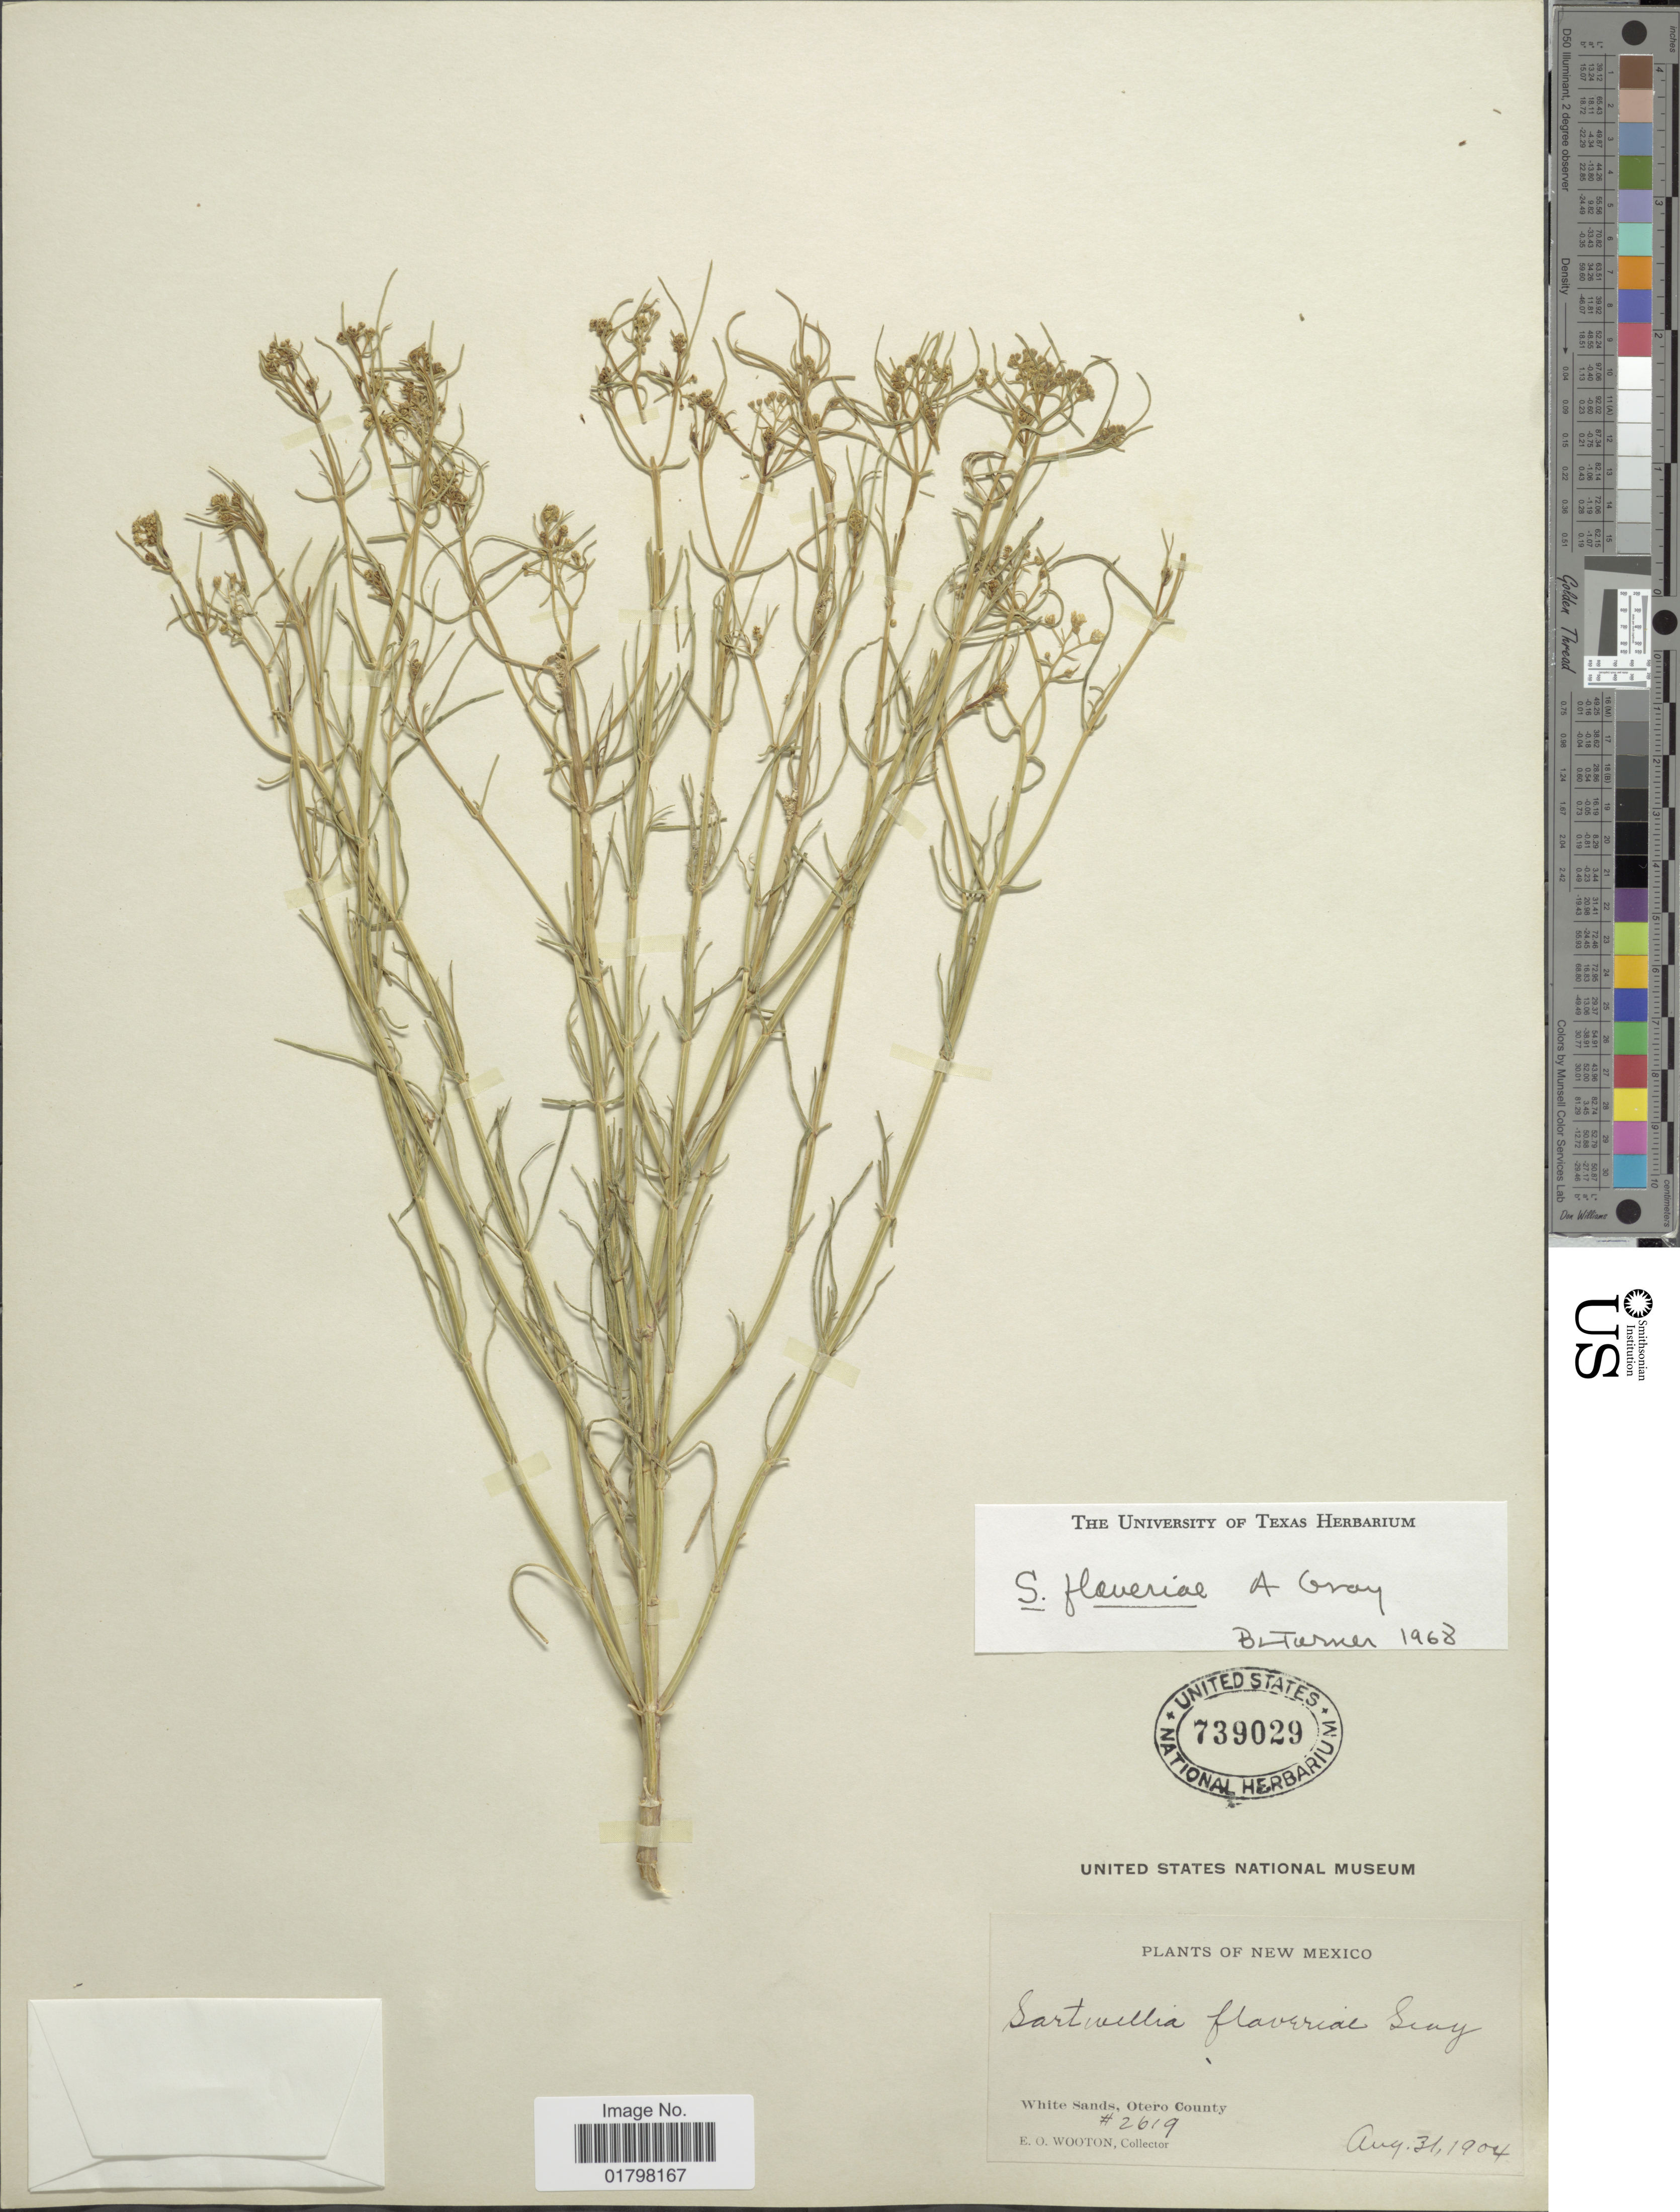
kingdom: Plantae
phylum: Tracheophyta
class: Magnoliopsida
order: Asterales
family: Asteraceae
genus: Sartwellia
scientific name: Sartwellia flaveriae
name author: A. Gray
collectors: E. O. Wooton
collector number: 2619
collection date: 1904-08-31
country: United States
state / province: New Mexico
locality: White Sands, Otero County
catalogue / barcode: US 739029